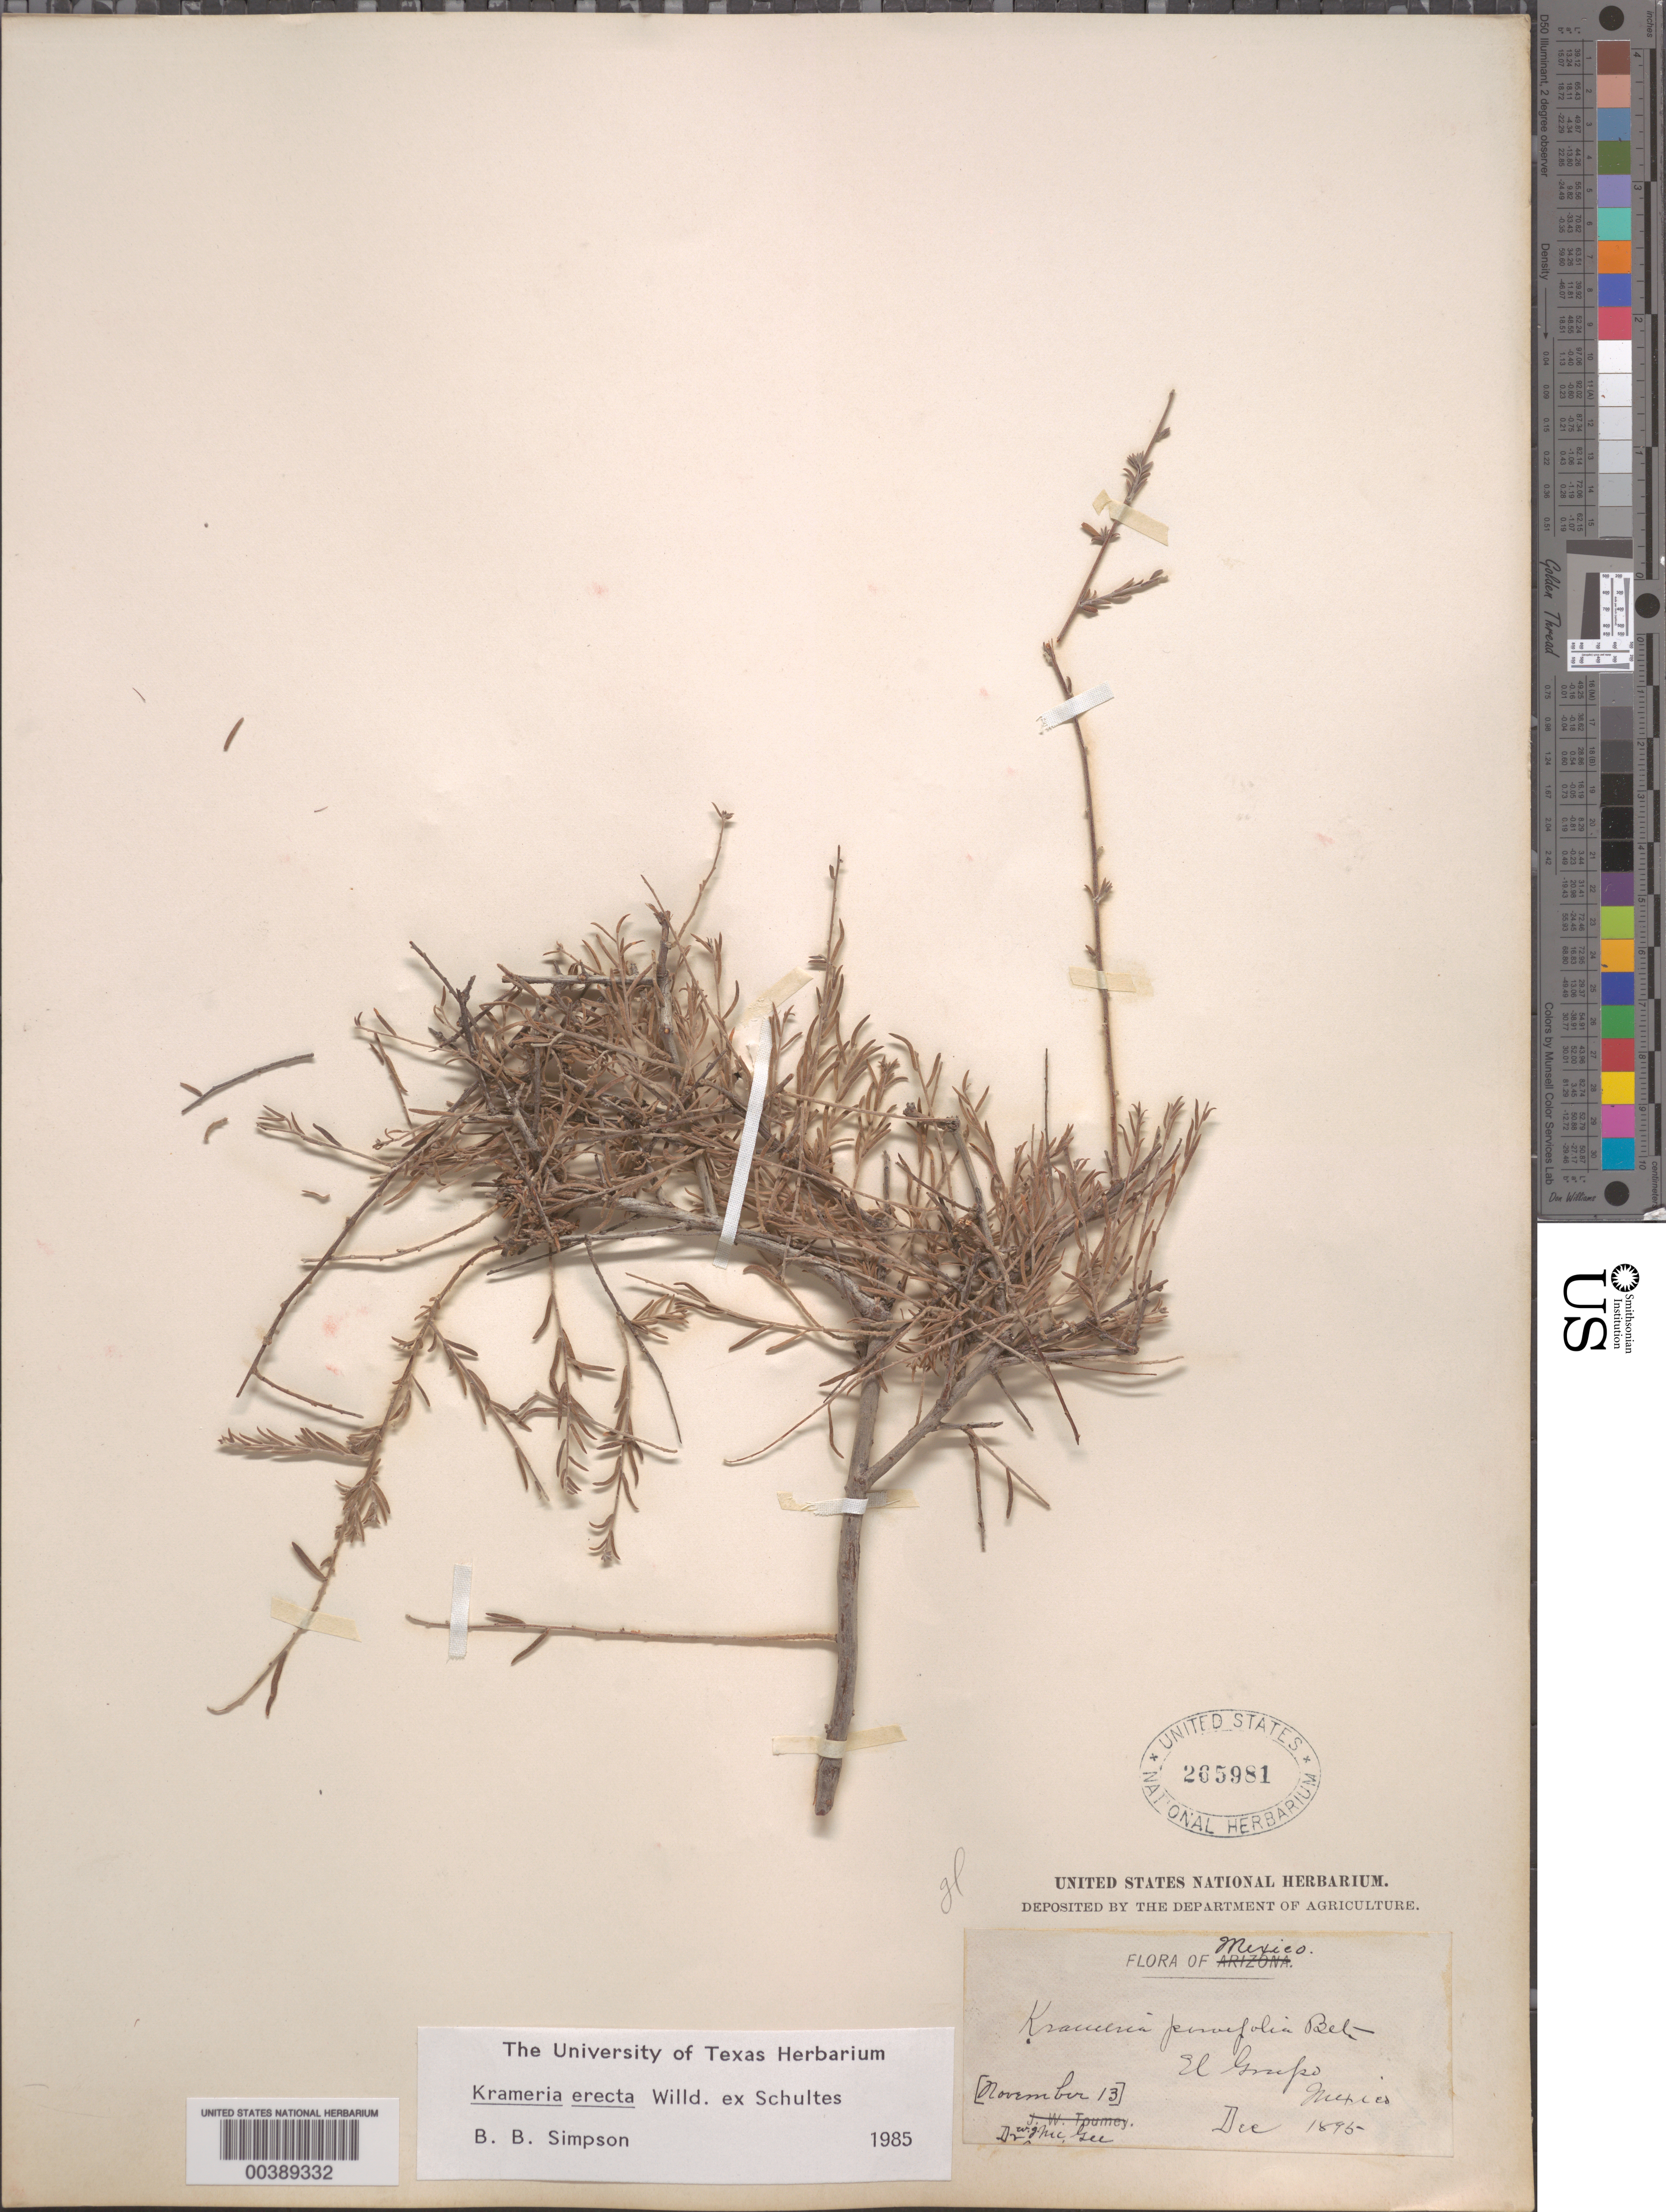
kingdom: Plantae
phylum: Tracheophyta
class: Magnoliopsida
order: Zygophyllales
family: Krameriaceae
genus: Krameria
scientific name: Krameria erecta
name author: Willd. ex Schult.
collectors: W. Mcgee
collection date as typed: Dec 1895 or 13 Nov 1895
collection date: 1895-11-13 or 1895-12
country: Mexico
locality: El grupo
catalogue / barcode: US 265981